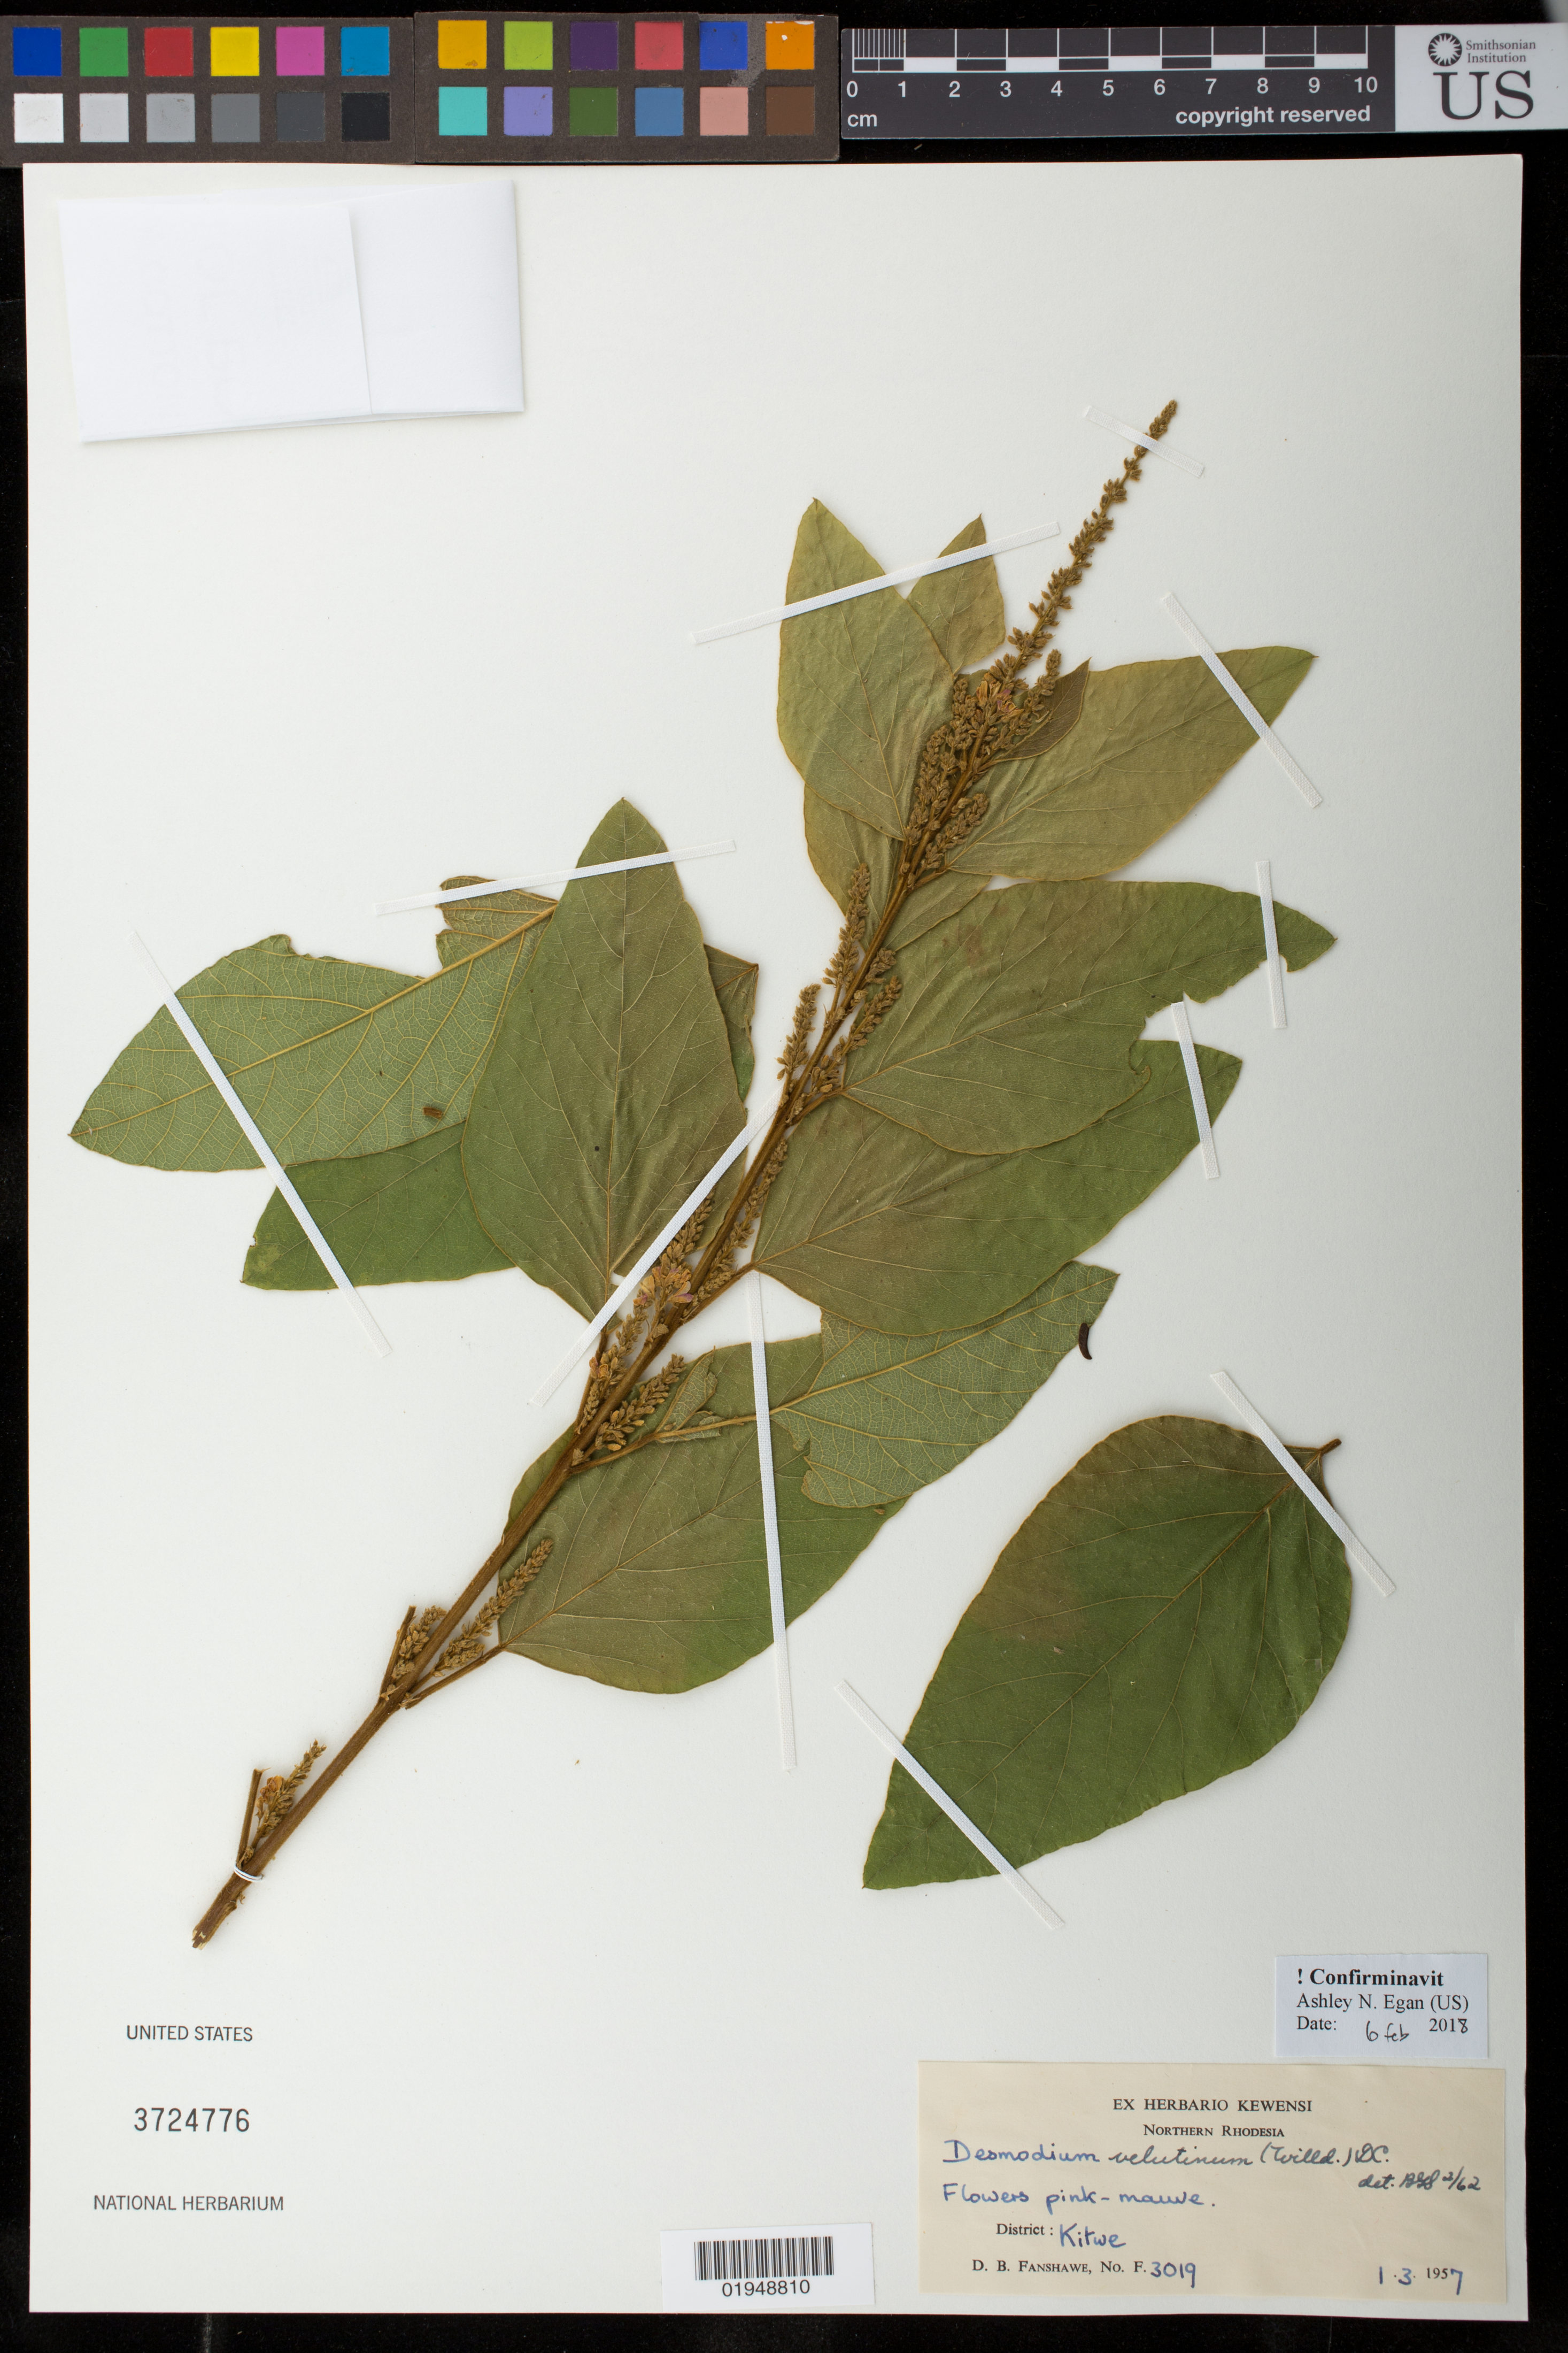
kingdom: Plantae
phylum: Tracheophyta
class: Magnoliopsida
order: Fabales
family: Fabaceae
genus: Polhillides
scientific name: Polhillides velutina subsp. velutina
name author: (Willd.) H. Ohashi & K. Ohashi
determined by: Strong, Mark T., (BOT), Smithsonian Institution - National Museum of Natural History (UNITED STATES)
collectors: D. B. Fanshawe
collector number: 3019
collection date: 1957-03-01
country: Zambia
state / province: Copperbelt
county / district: Kitwe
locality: Kitwe District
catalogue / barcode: US 3724776